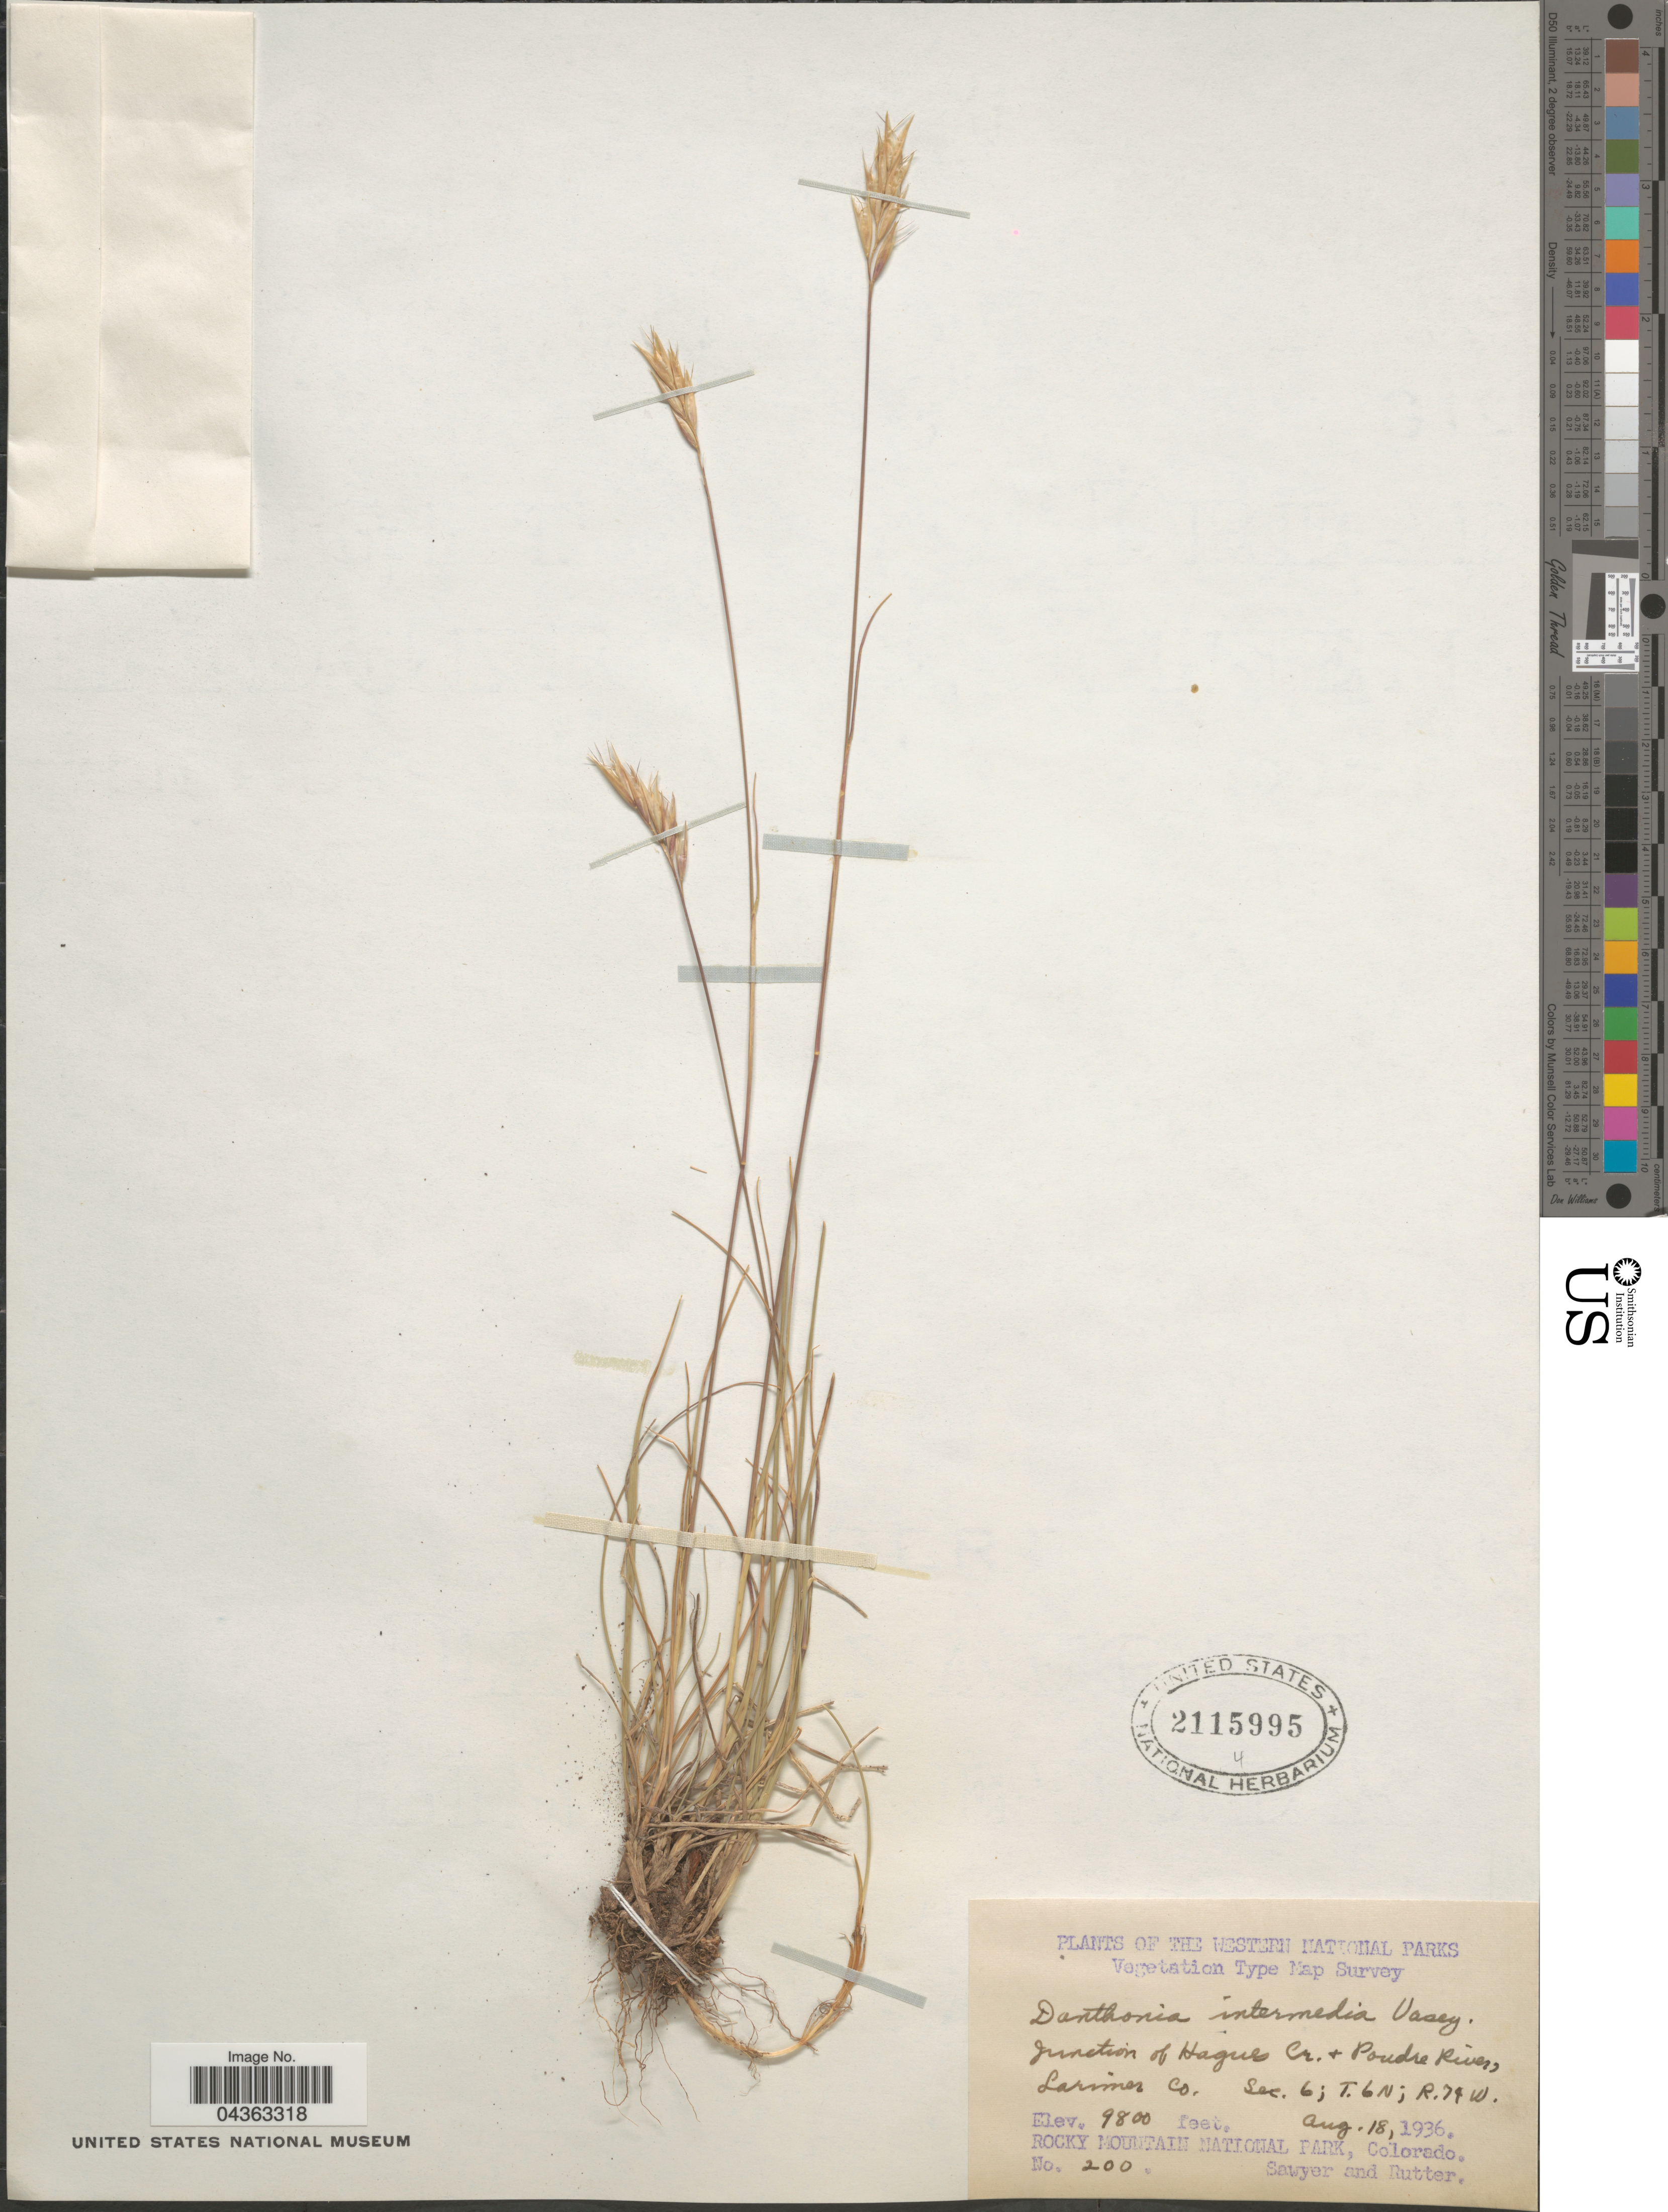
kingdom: Plantae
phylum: Tracheophyta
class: Liliopsida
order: Poales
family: Poaceae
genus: Danthonia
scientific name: Danthonia intermedia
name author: Vasey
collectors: Sawyer & Rutter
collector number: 200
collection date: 1936-08-18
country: United States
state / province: Colorado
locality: The Western National Parks. Vegetation Type Map Survey. Junction of Hagues Cr. + Poudre River, Larimer Co, Sec. 6; T.6N; R.74W.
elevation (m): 2987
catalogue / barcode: US 2115995